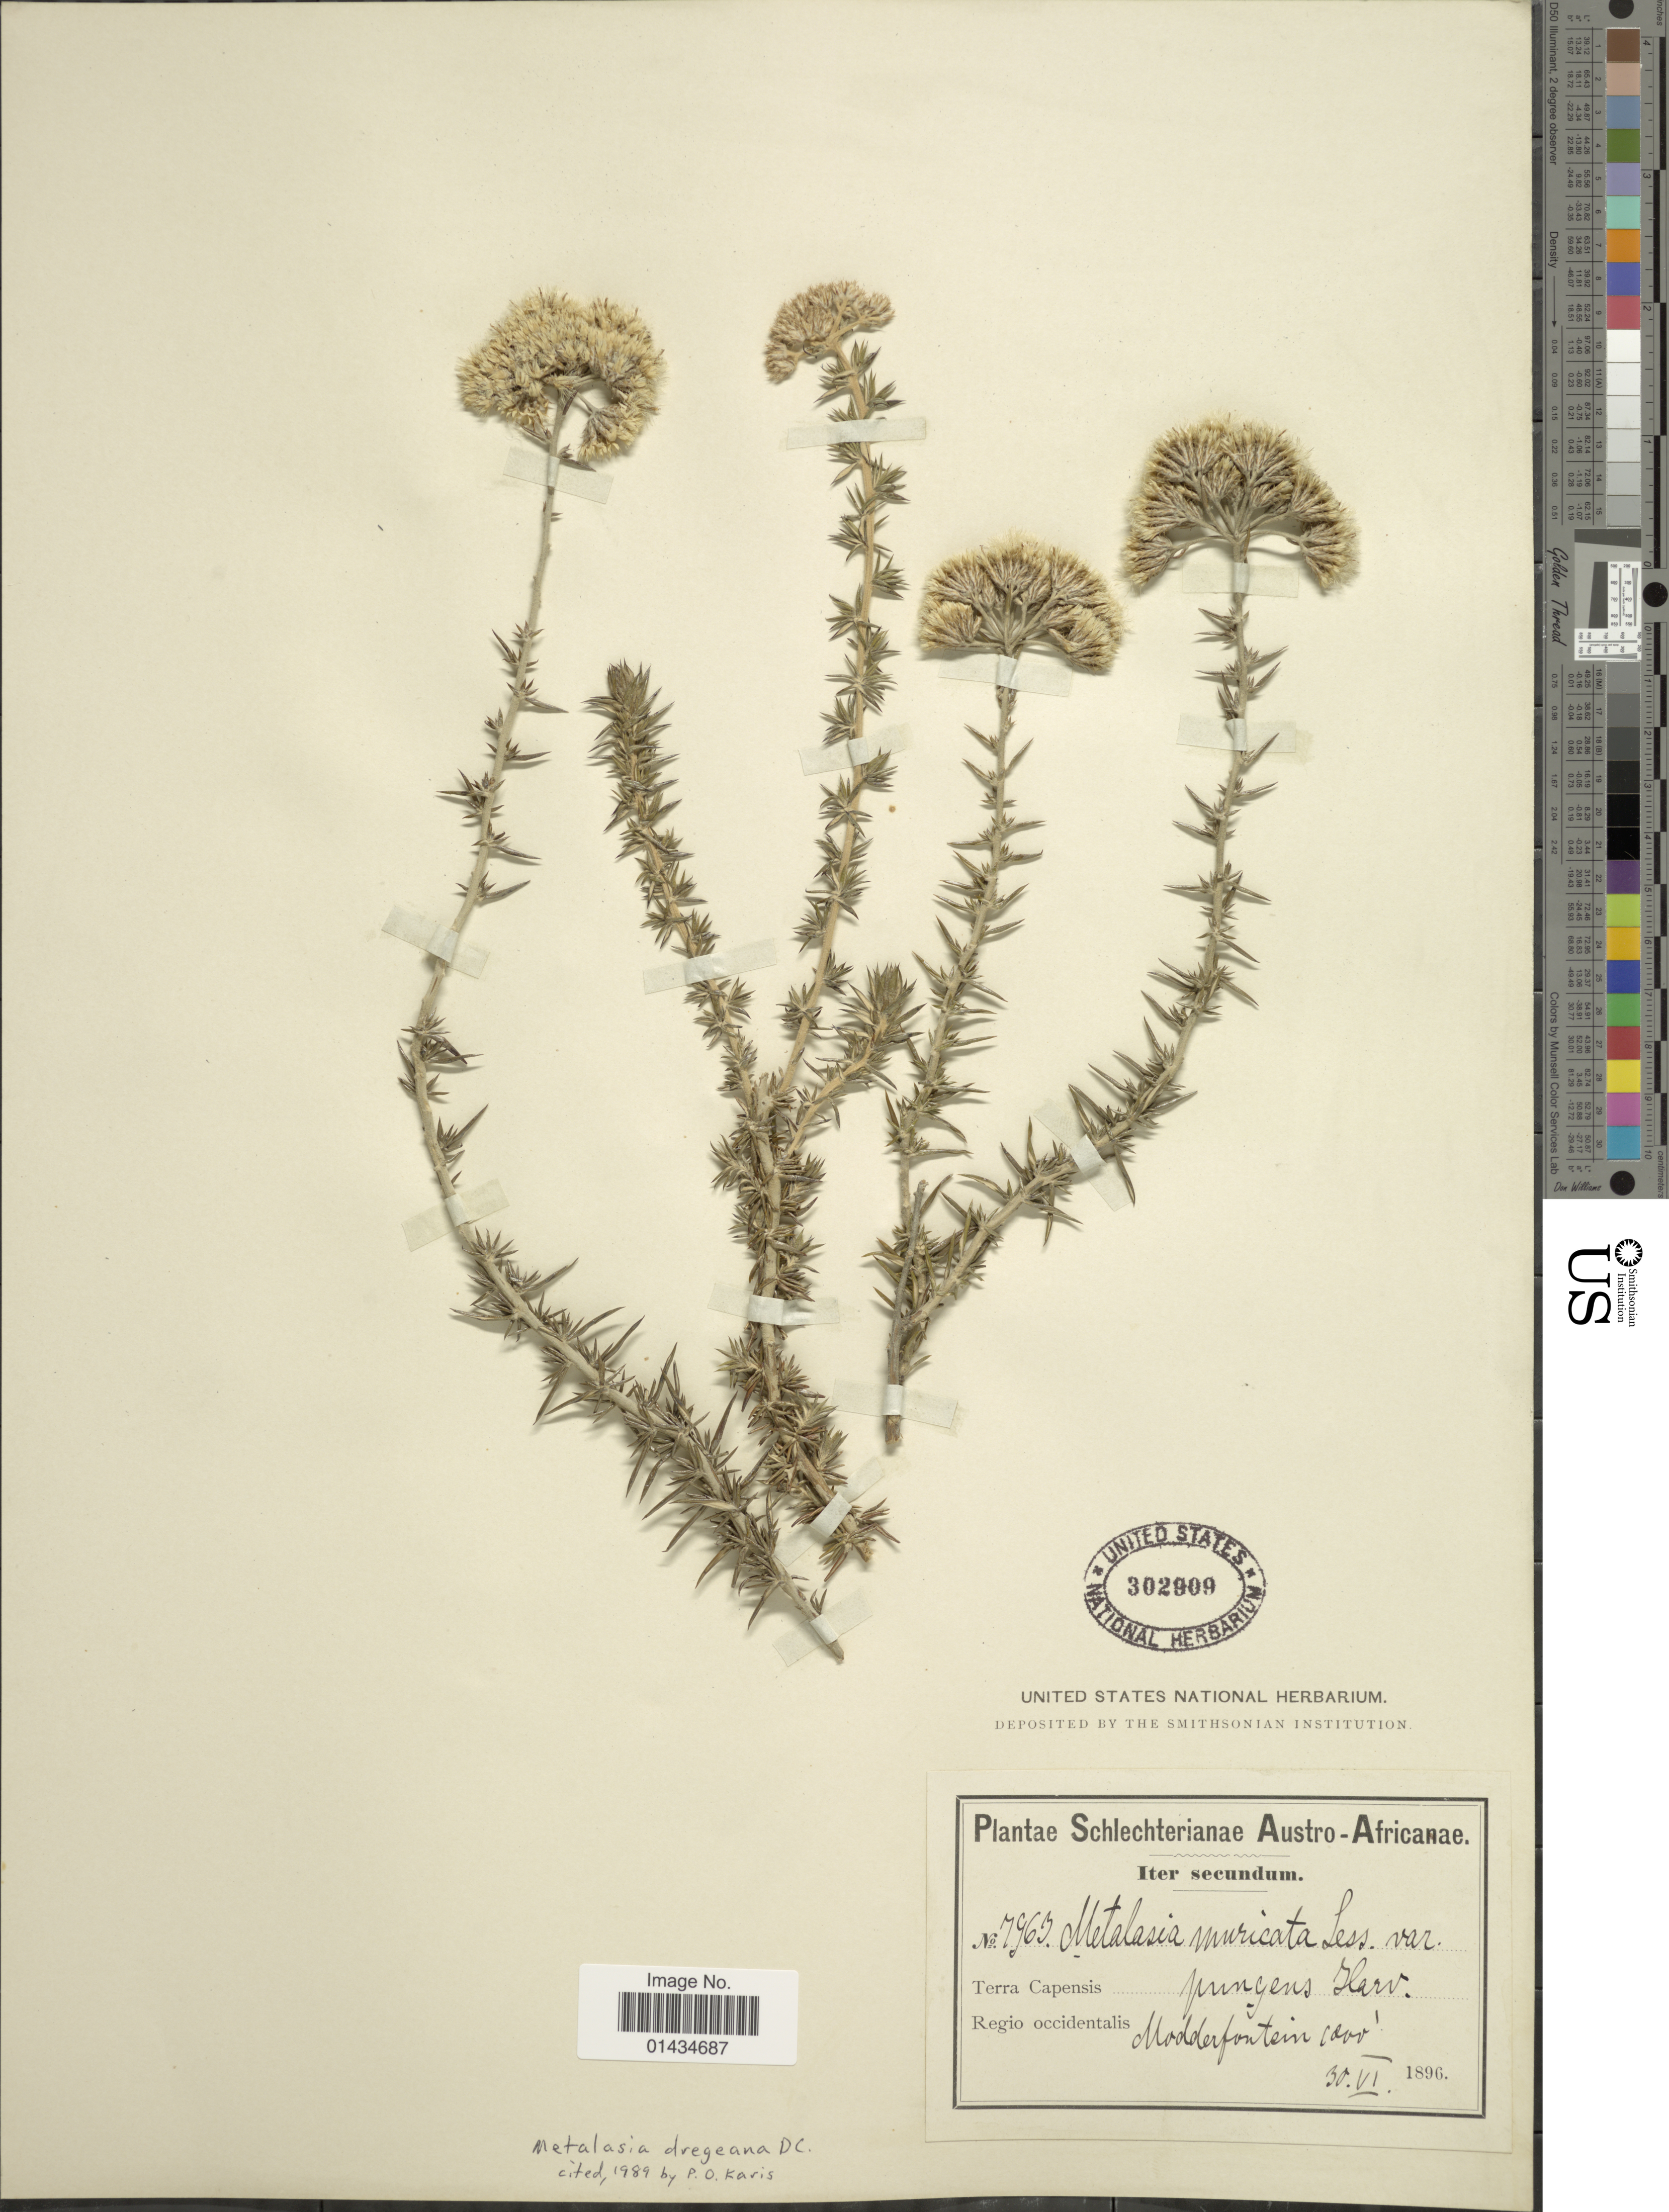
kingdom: Plantae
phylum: Tracheophyta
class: Magnoliopsida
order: Asterales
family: Asteraceae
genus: Metalasia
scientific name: Metalasia dregeana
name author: DC.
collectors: Schlechter, --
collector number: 7963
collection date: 1896-06-30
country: South Africa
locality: Austro-Africanae, Terra Capensis, regio occidentalis Modderfontein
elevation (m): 305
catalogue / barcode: US 302909